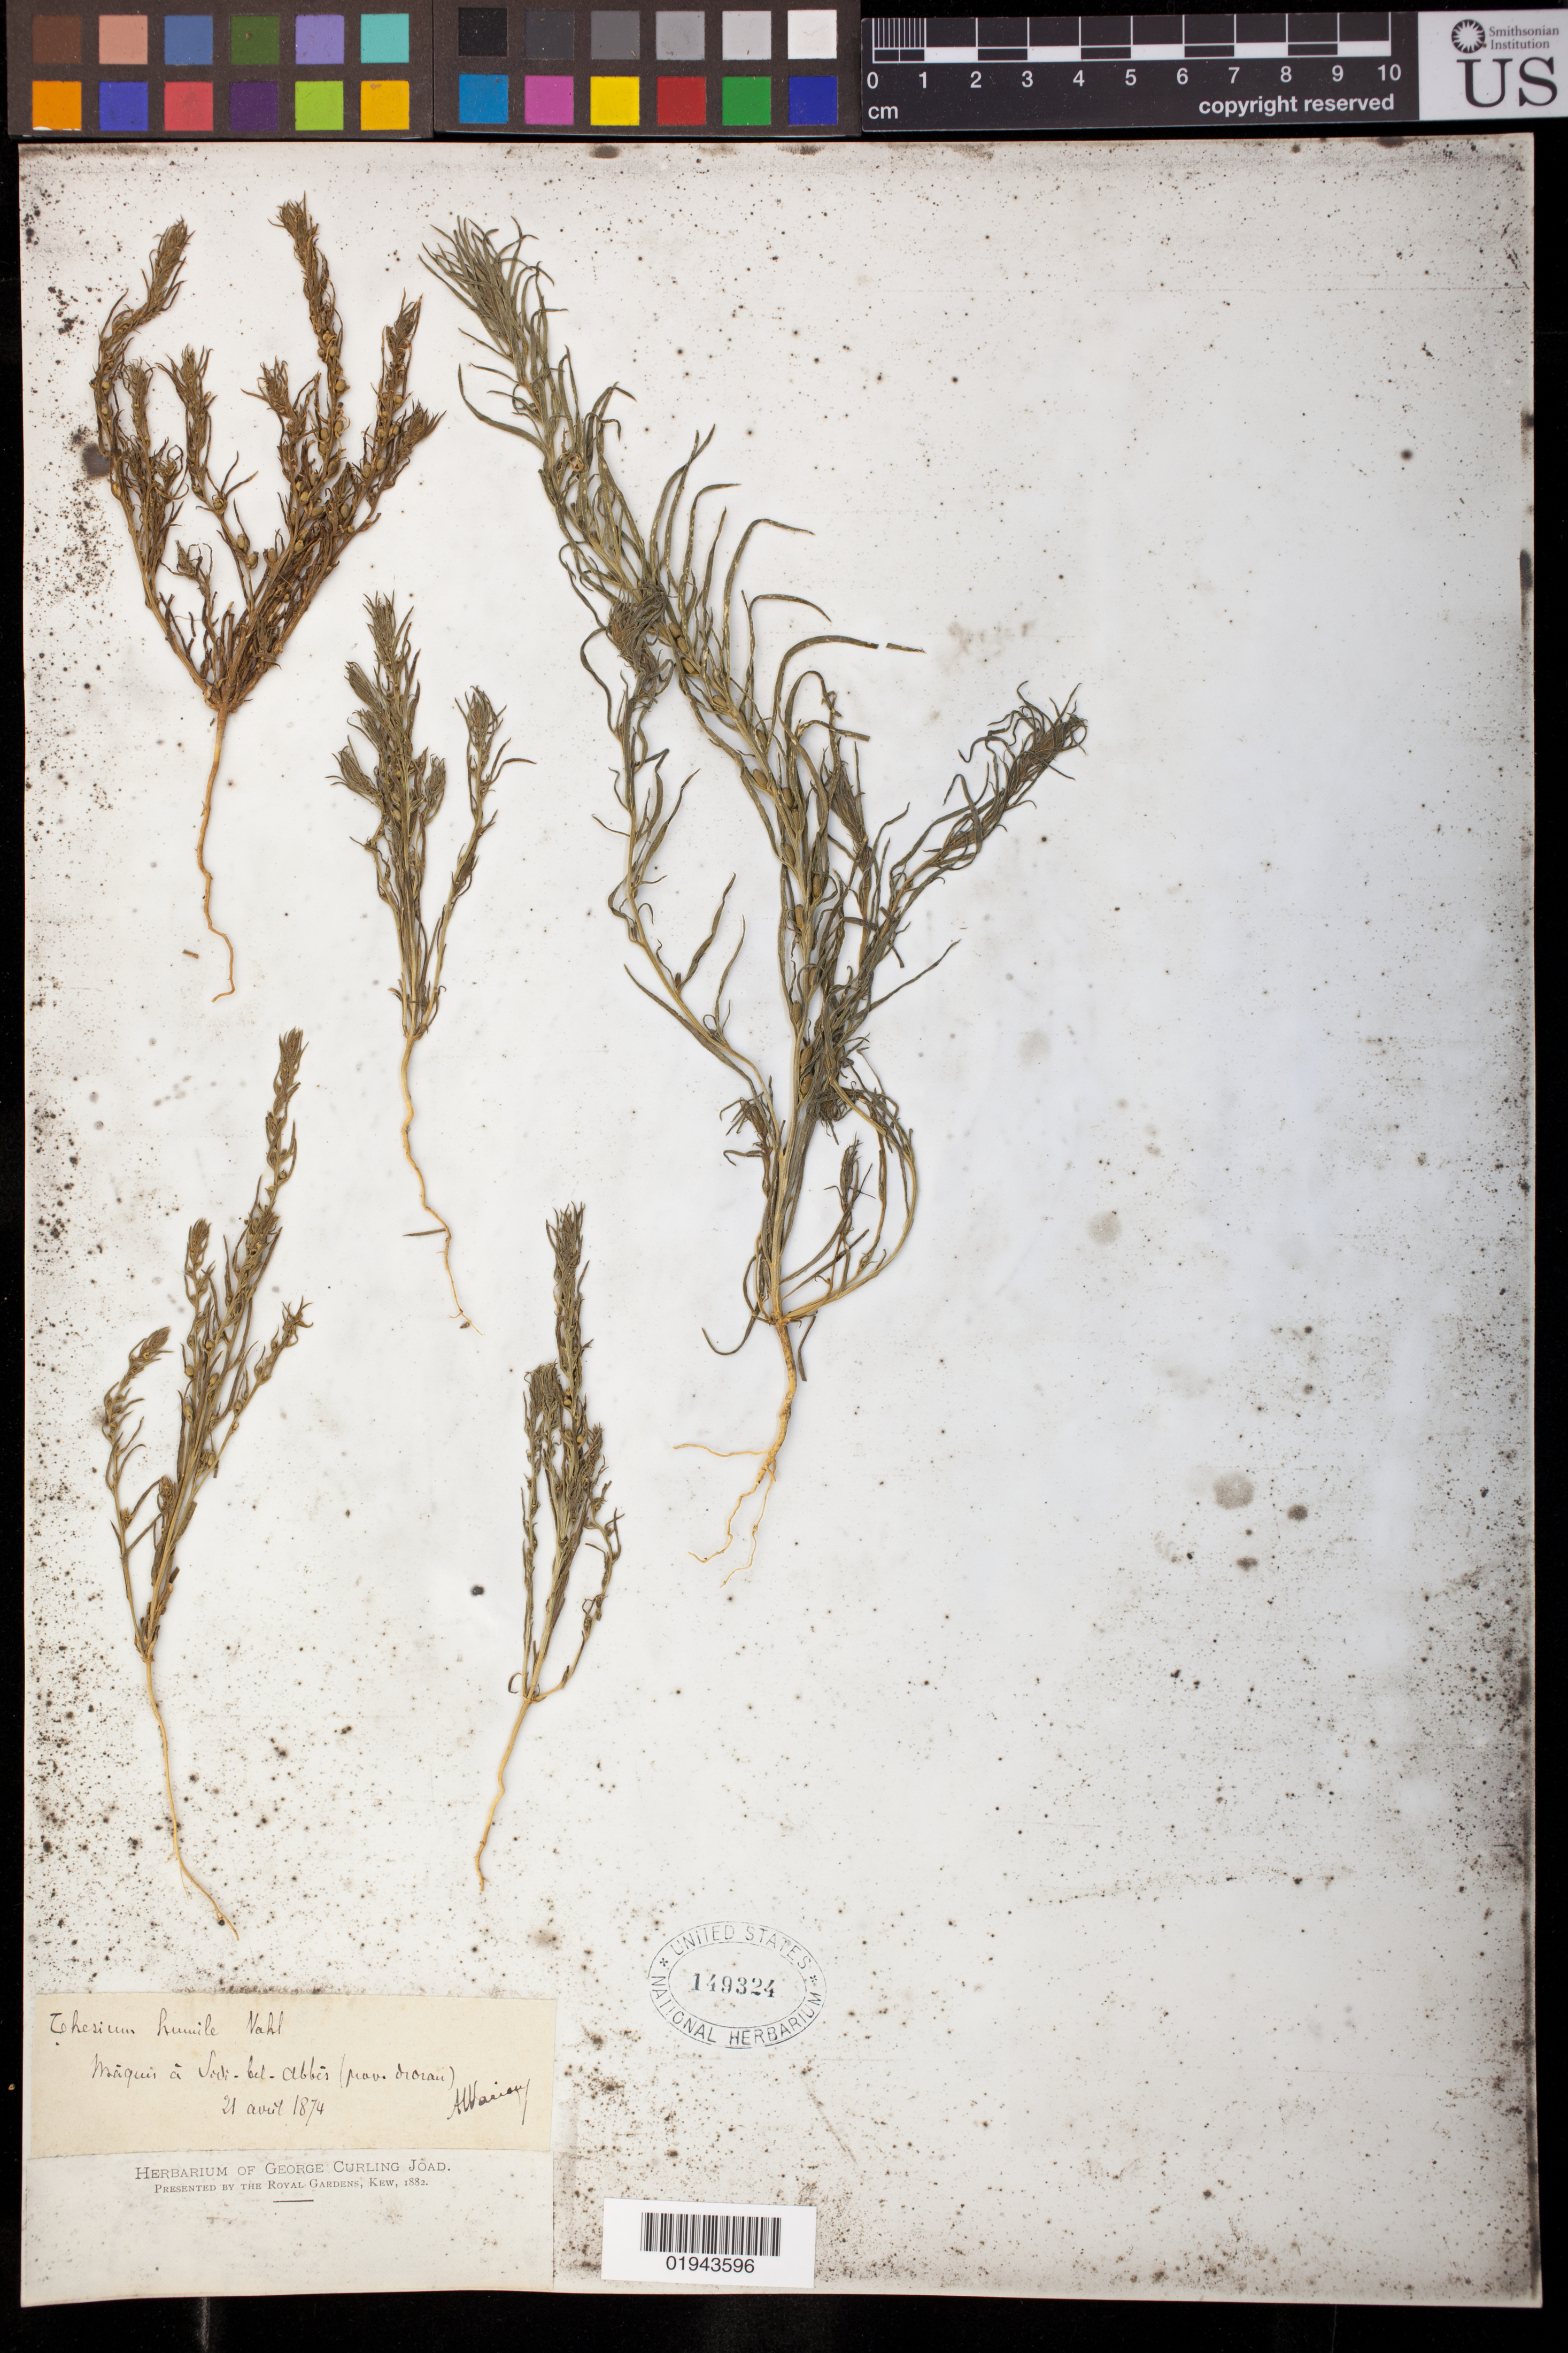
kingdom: Plantae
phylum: Tracheophyta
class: Magnoliopsida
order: Santalales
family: Thesiaceae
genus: Thesium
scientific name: Thesium humile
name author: Vahl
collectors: A. Warion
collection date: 1874-04-21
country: Algeria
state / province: Sidi Bel Abbes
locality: Maquis a Sidi-bel-Abbes (prov. dioran)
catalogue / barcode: US 149324